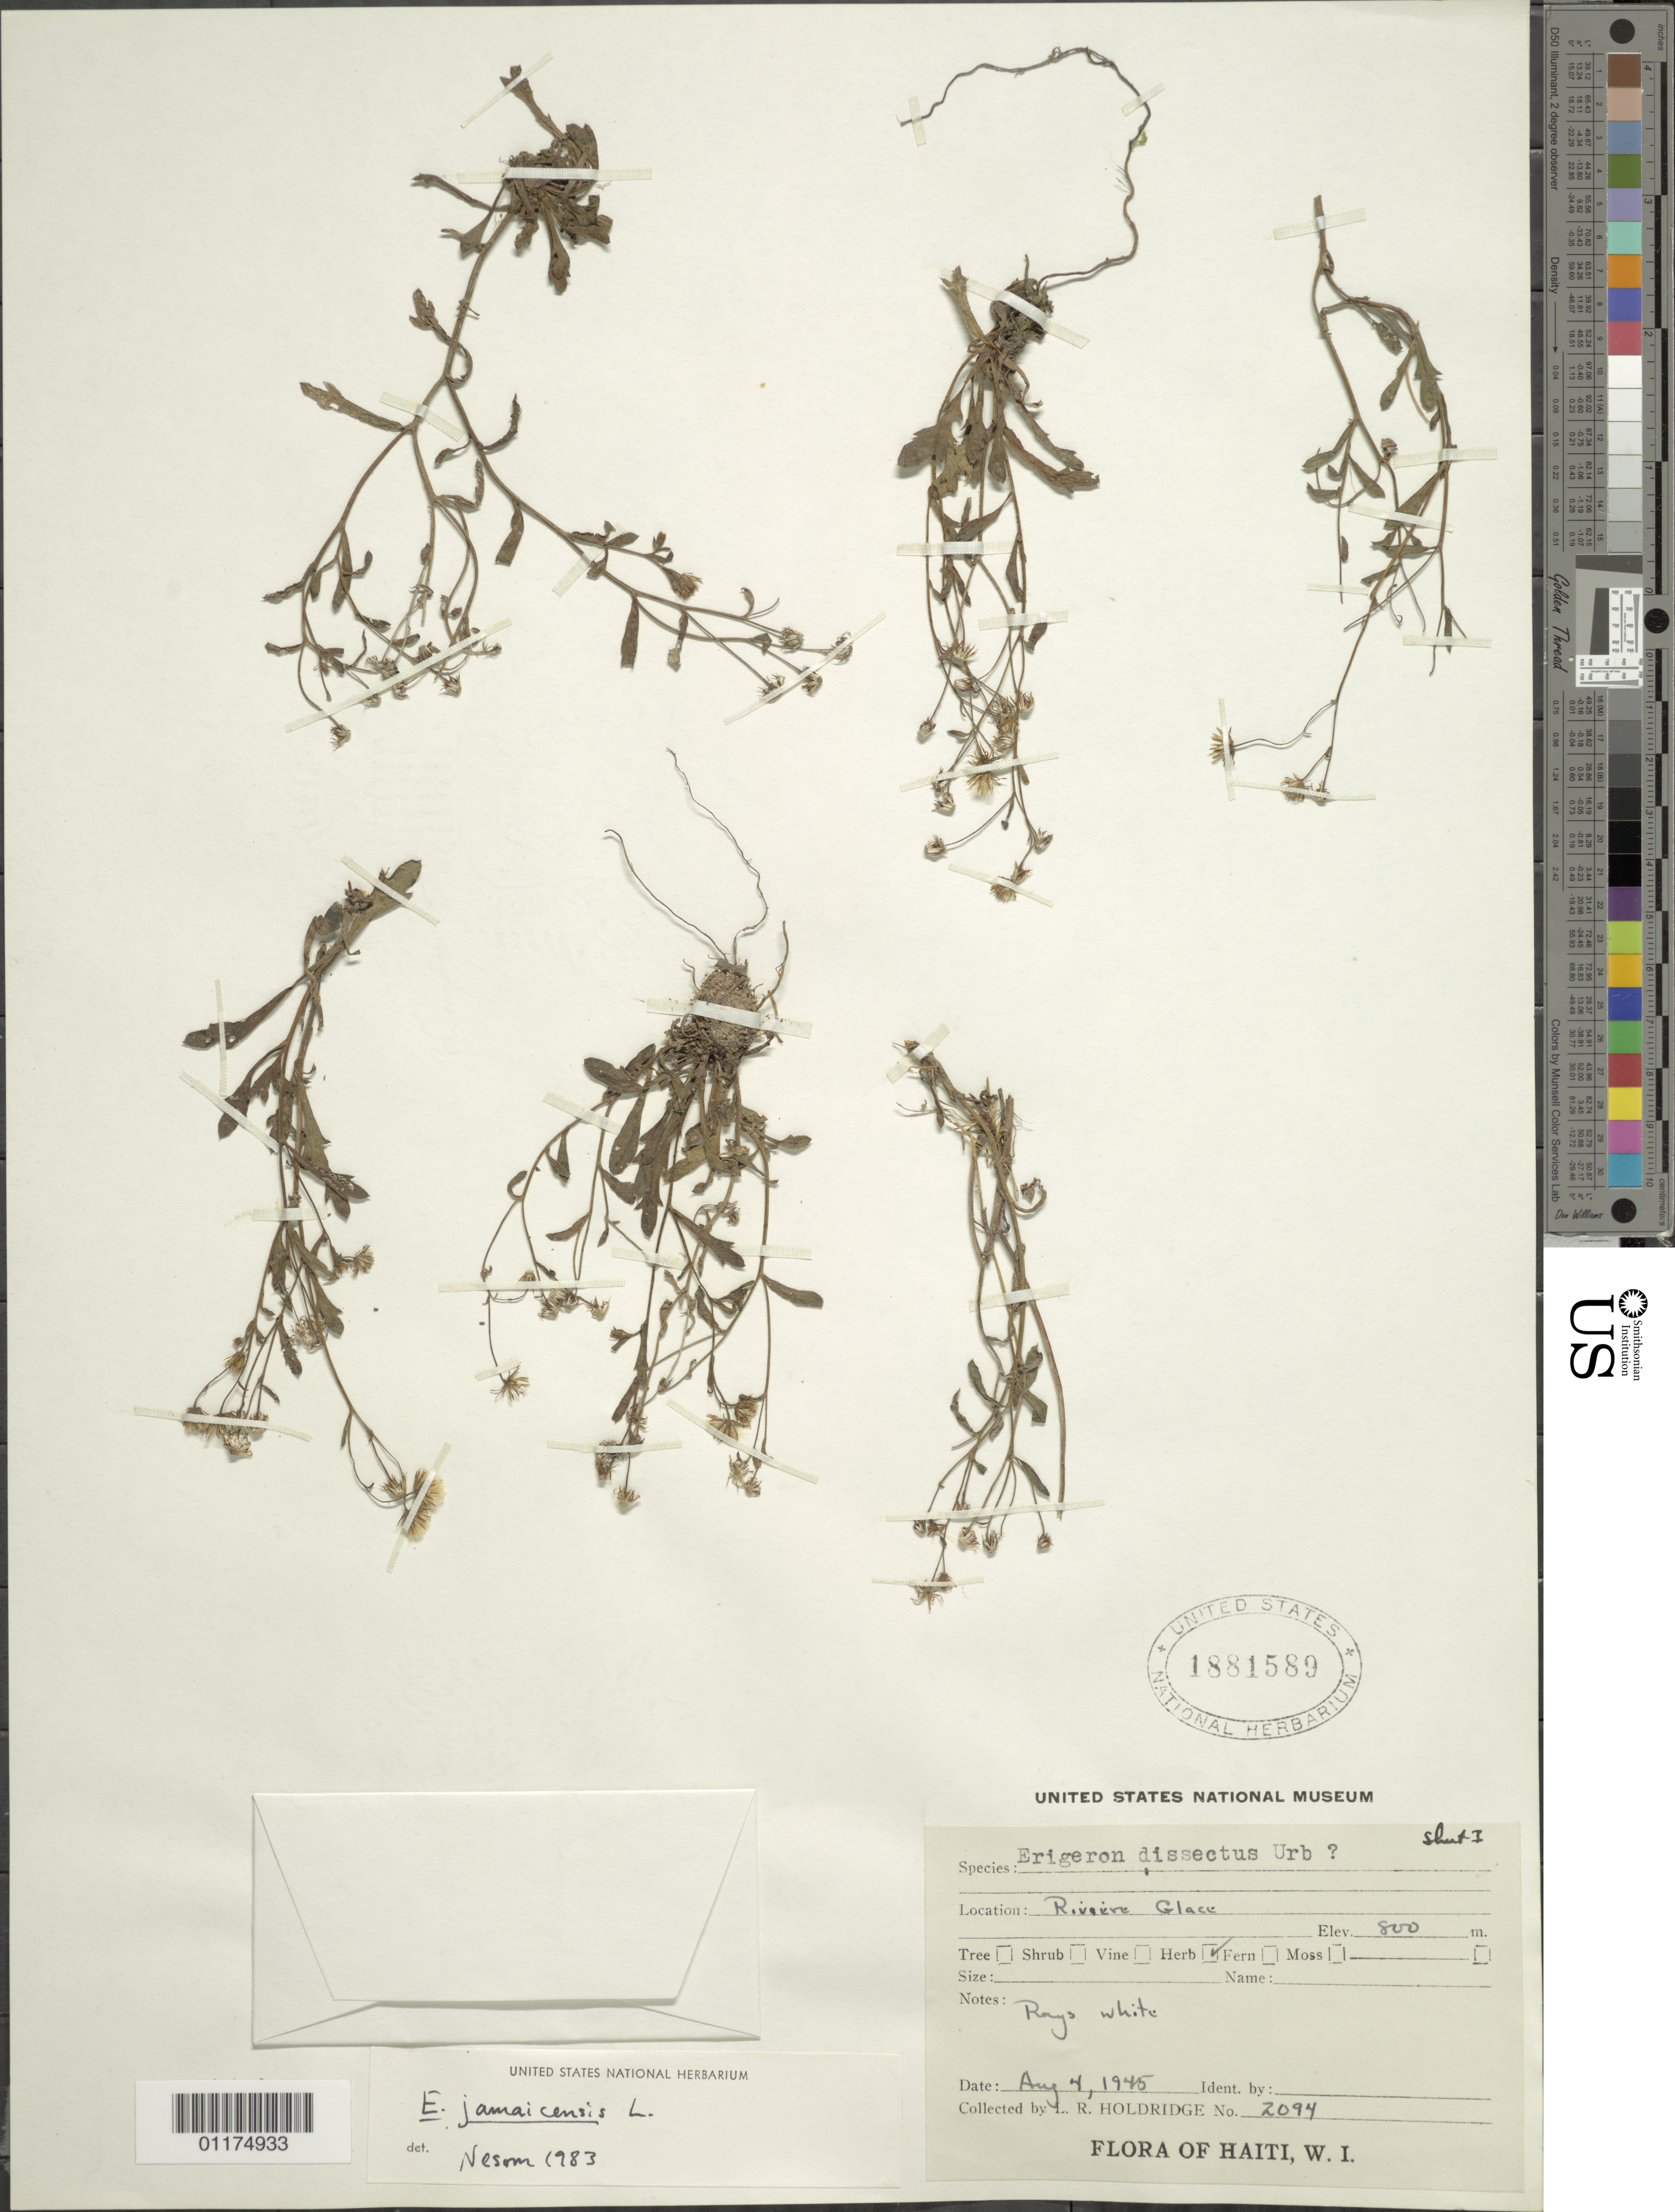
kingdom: Plantae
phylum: Tracheophyta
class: Magnoliopsida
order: Asterales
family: Asteraceae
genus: Erigeron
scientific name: Erigeron jamaicensis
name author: L.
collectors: L. Holdridge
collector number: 2094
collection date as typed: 04 Aug 1945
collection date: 1945-08-04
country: Haiti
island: Hispaniola I.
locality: Riviere Glace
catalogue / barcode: US 1881589